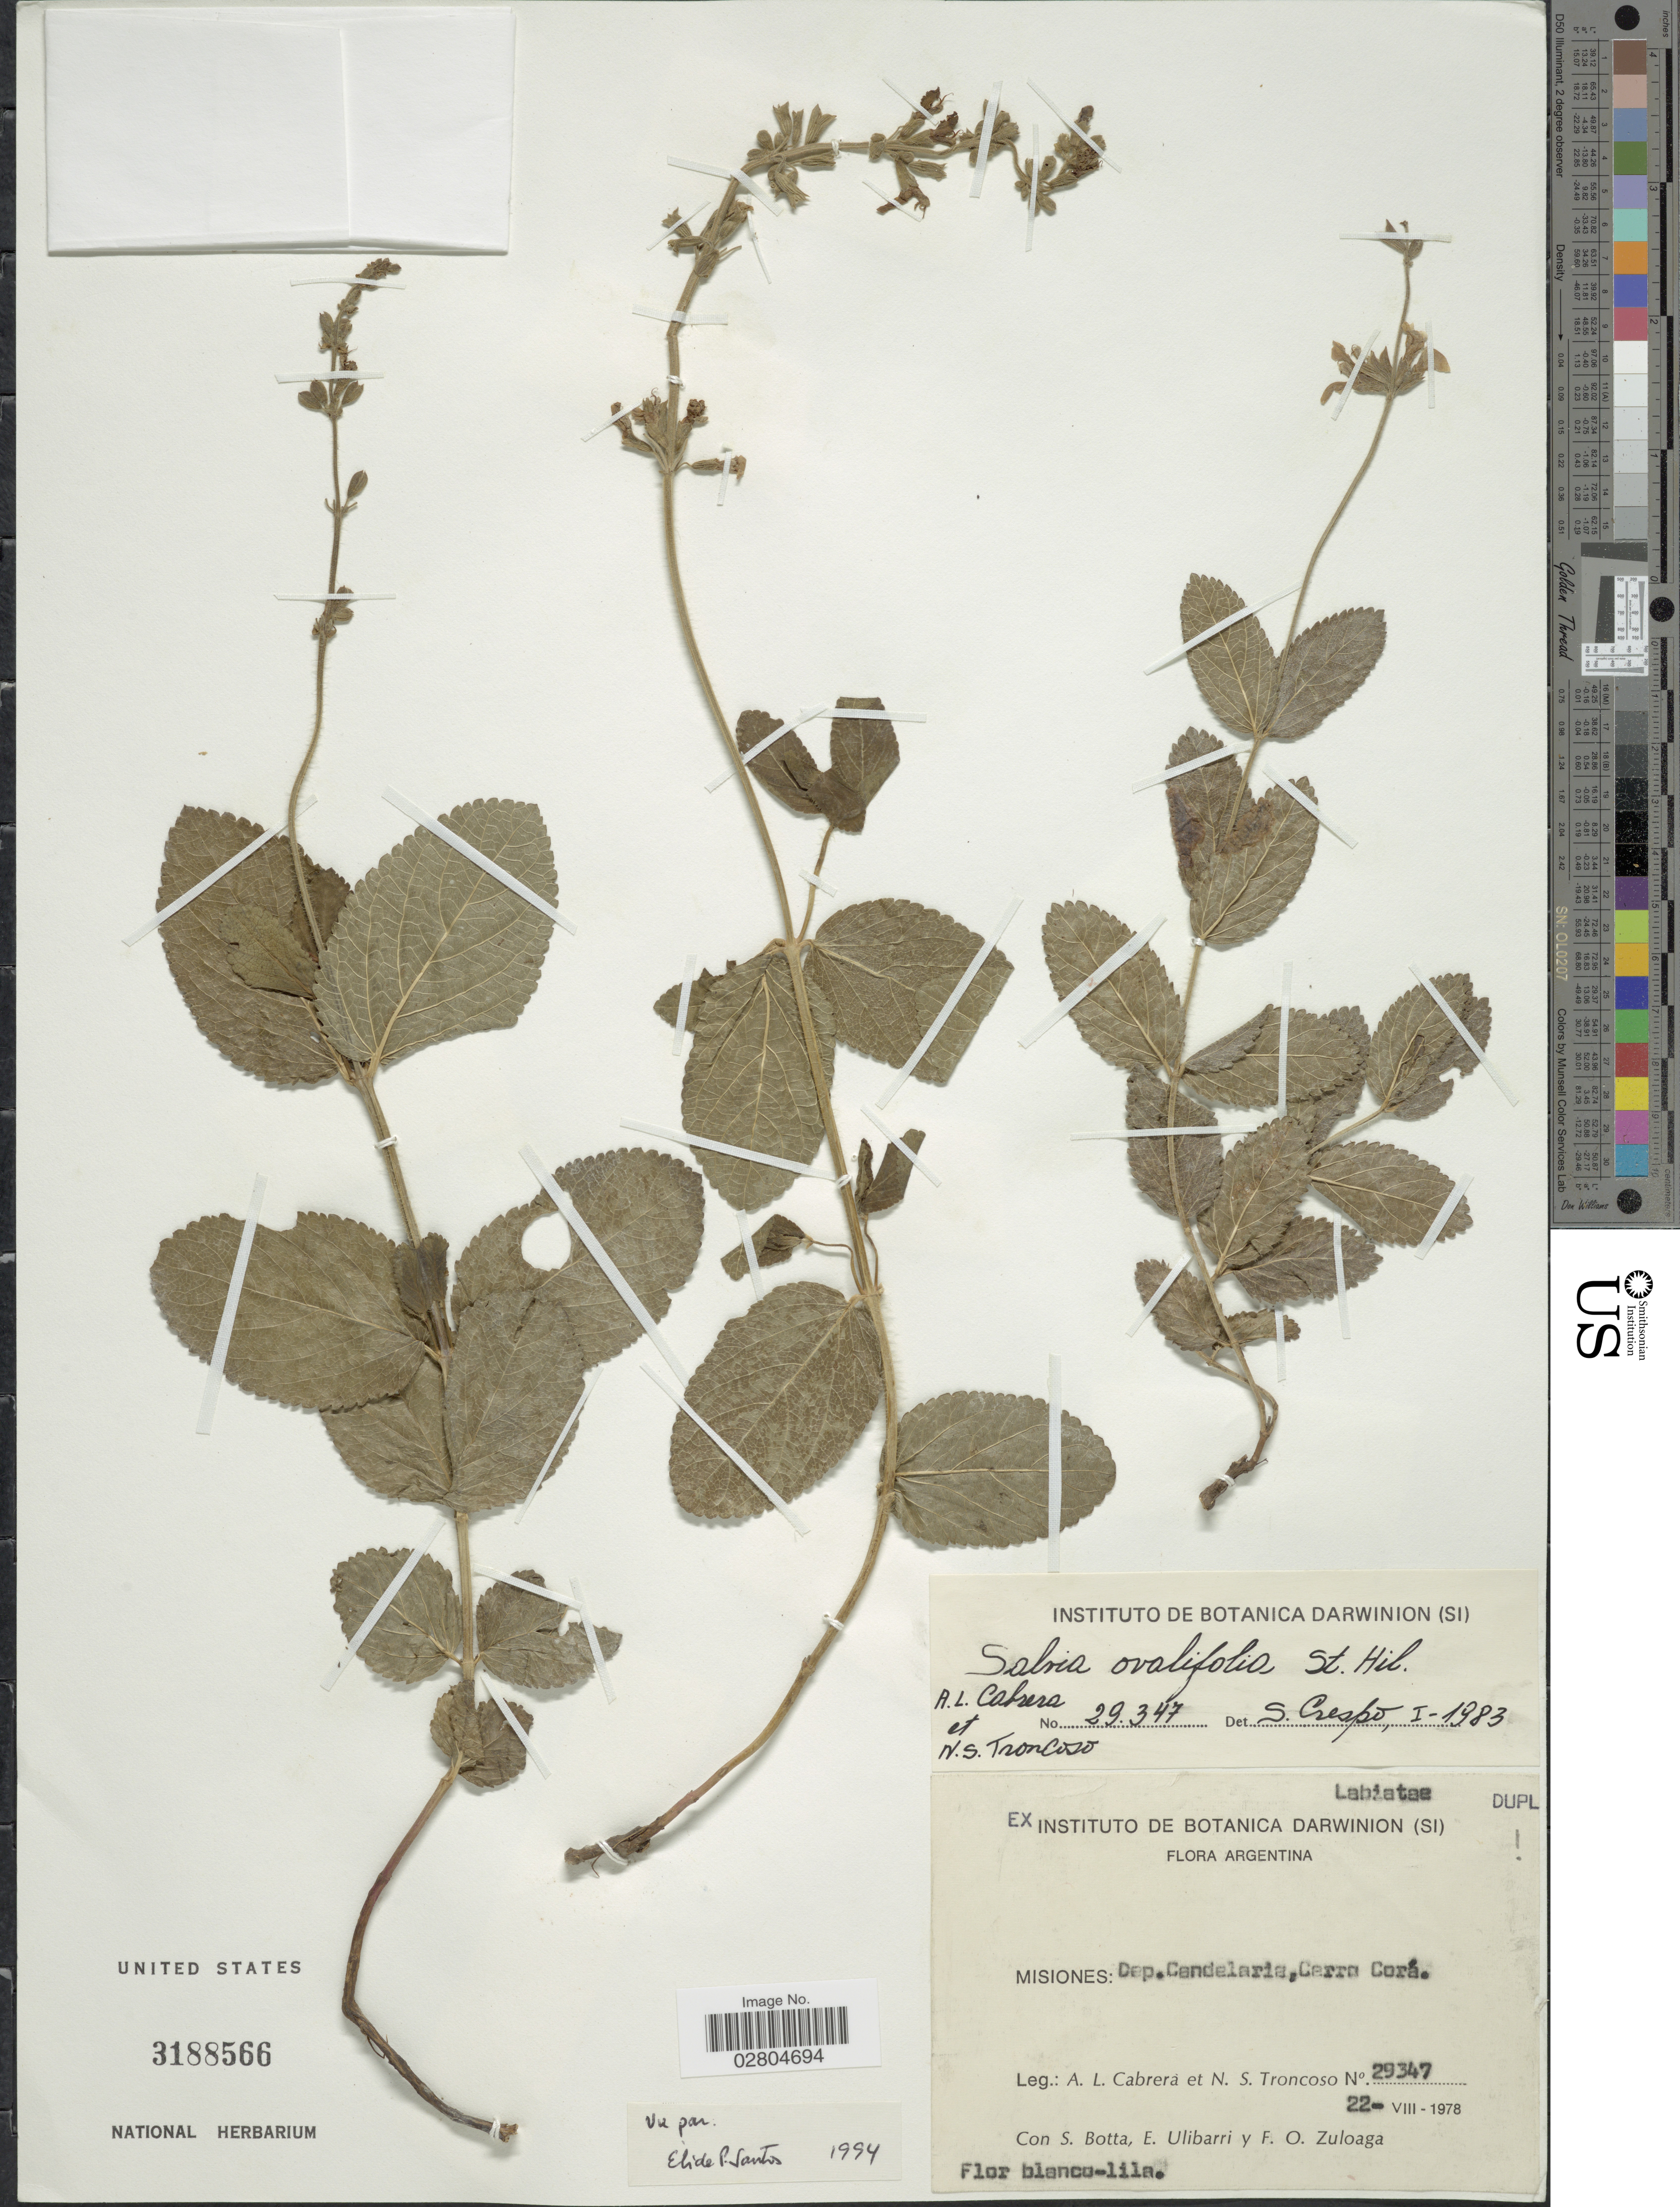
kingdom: Plantae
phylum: Tracheophyta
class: Magnoliopsida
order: Lamiales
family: Lamiaceae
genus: Salvia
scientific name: Salvia ovalifolia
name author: A. St.-Hil. ex Benth.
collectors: A. L. Cabrera, N. Troncoso, S. Botta, E. Ulibarri & F. O. Zuloaga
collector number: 29347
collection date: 1978-08-22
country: Argentina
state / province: Misiones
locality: Dep. Candelaria, Cerro Corá.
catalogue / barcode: US 3188566